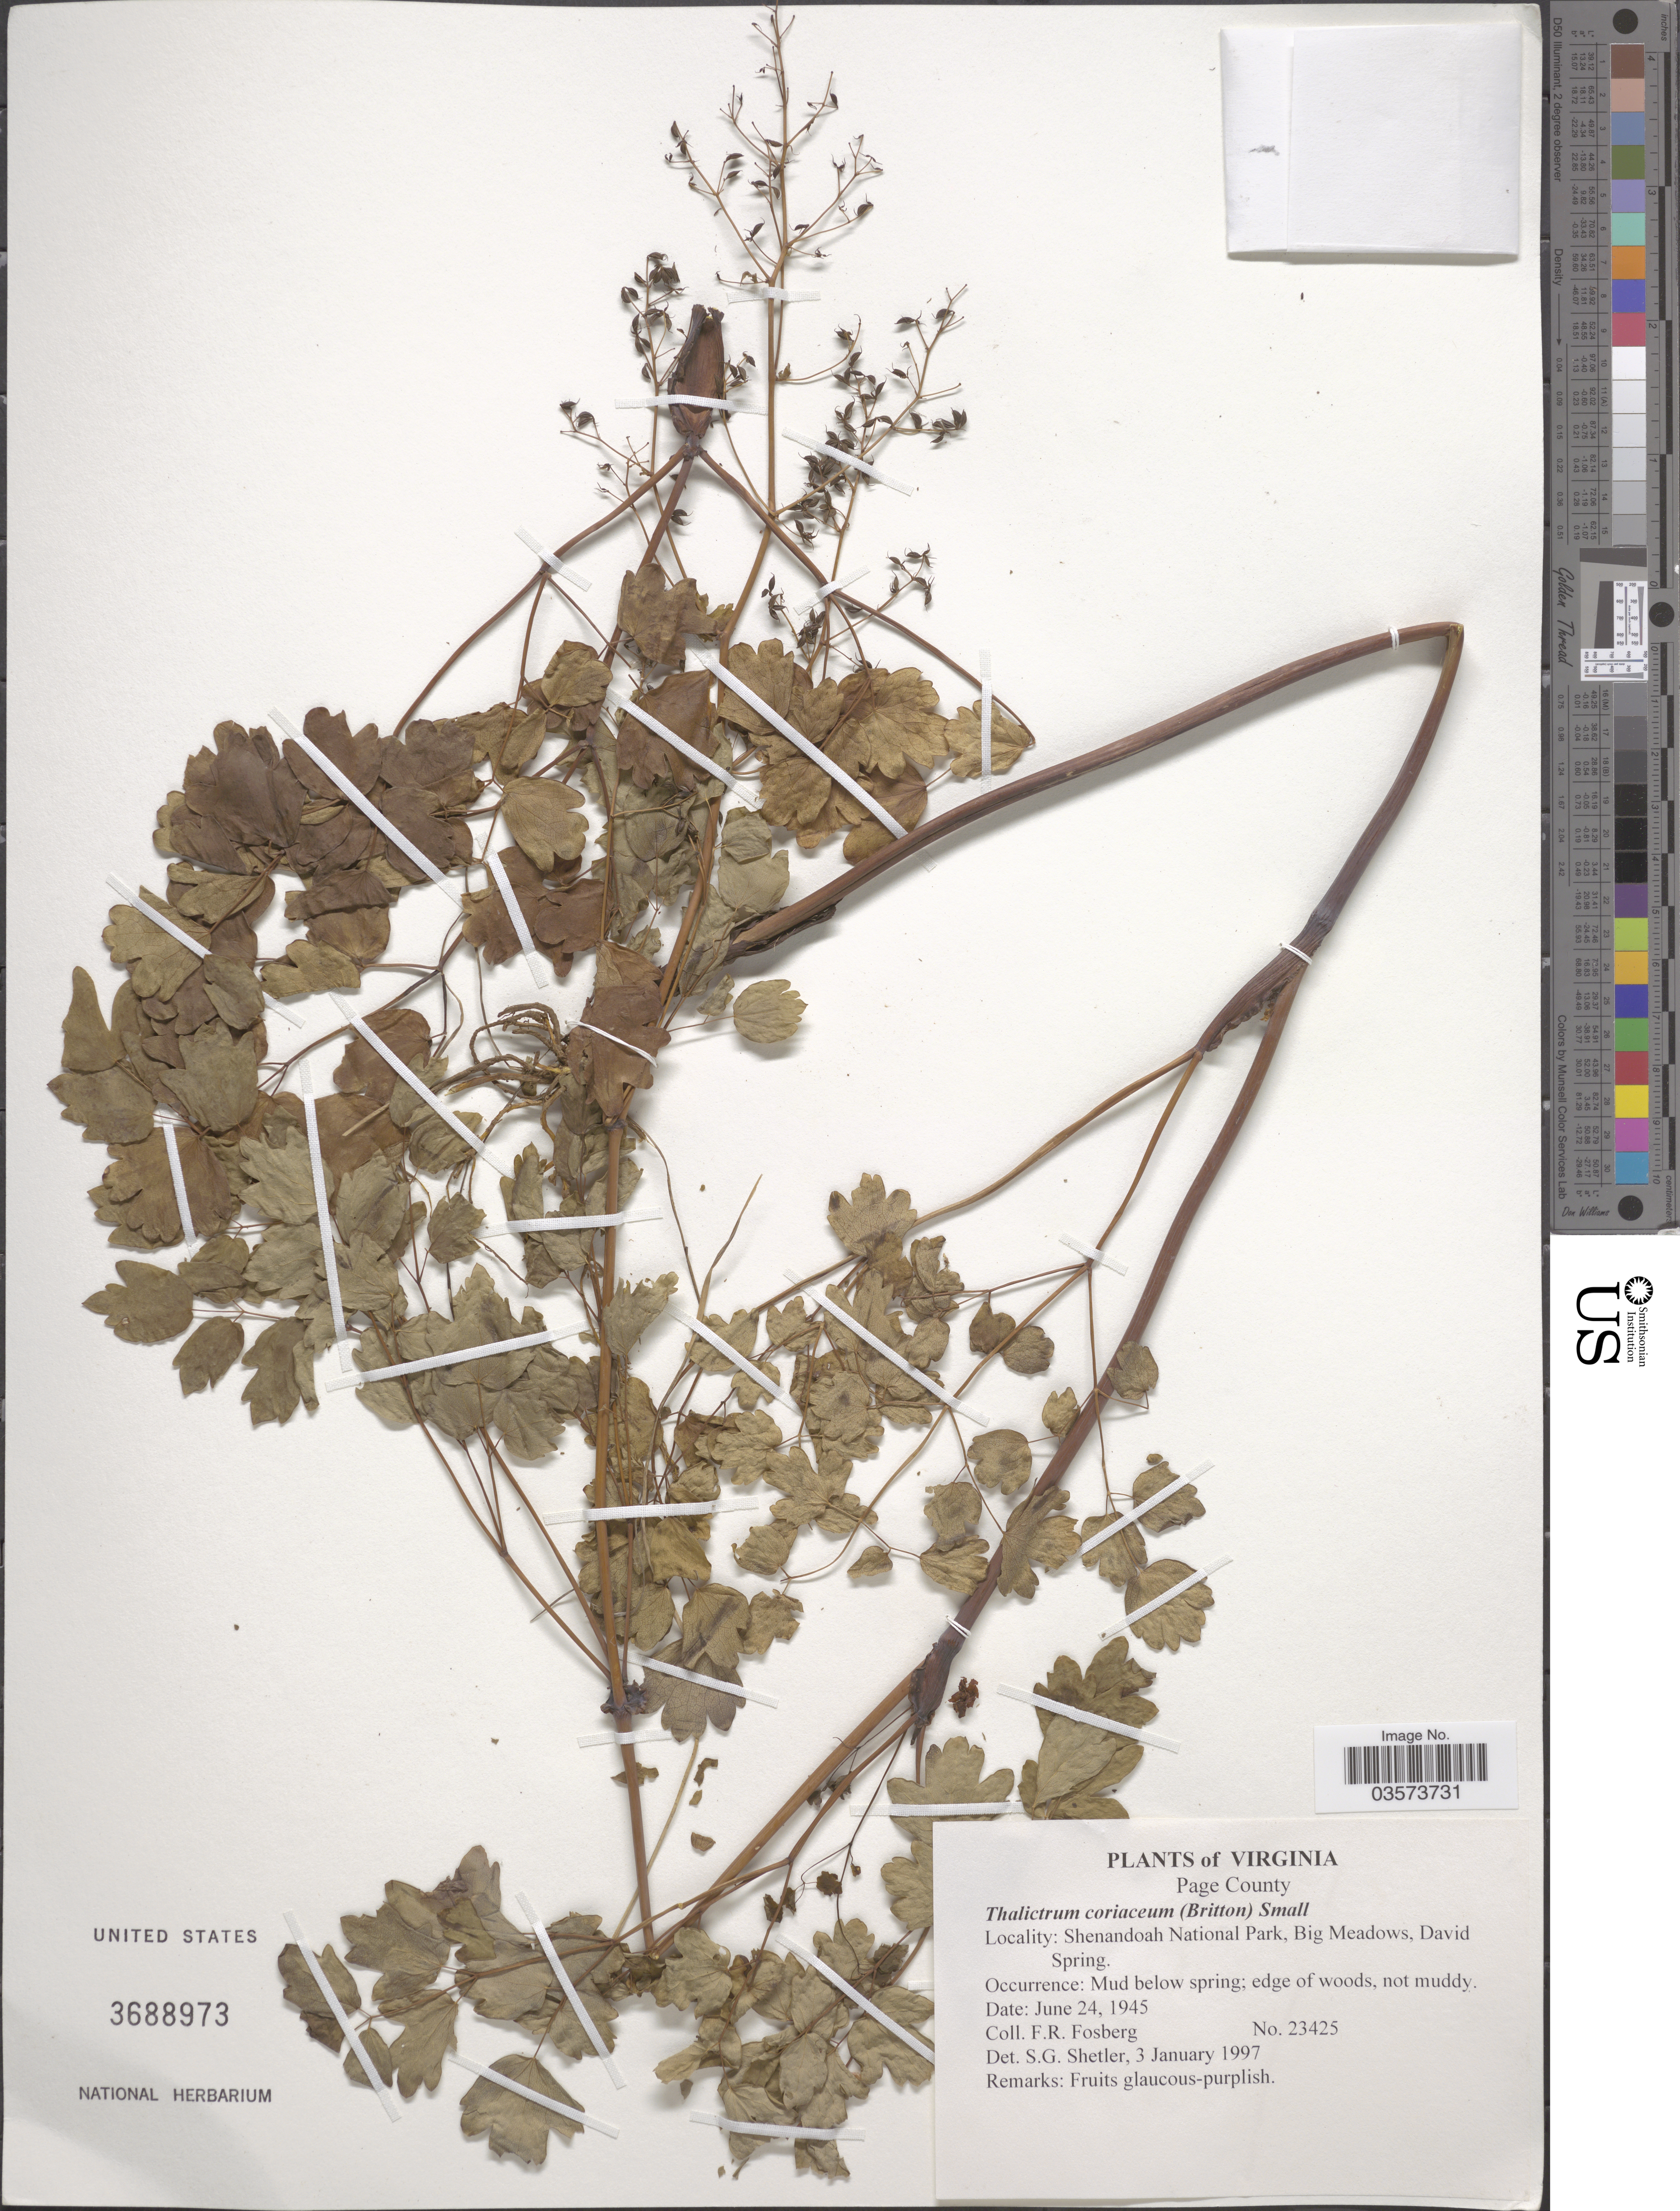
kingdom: Plantae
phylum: Tracheophyta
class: Magnoliopsida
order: Ranunculales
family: Ranunculaceae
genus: Thalictrum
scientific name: Thalictrum coriaceum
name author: (Britton) Small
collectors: F. R. Fosberg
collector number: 23425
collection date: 1945-06-24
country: United States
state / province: Virginia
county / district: Page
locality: Shenandoah National Park, Big Meadows, David Spring.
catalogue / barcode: US 3688973